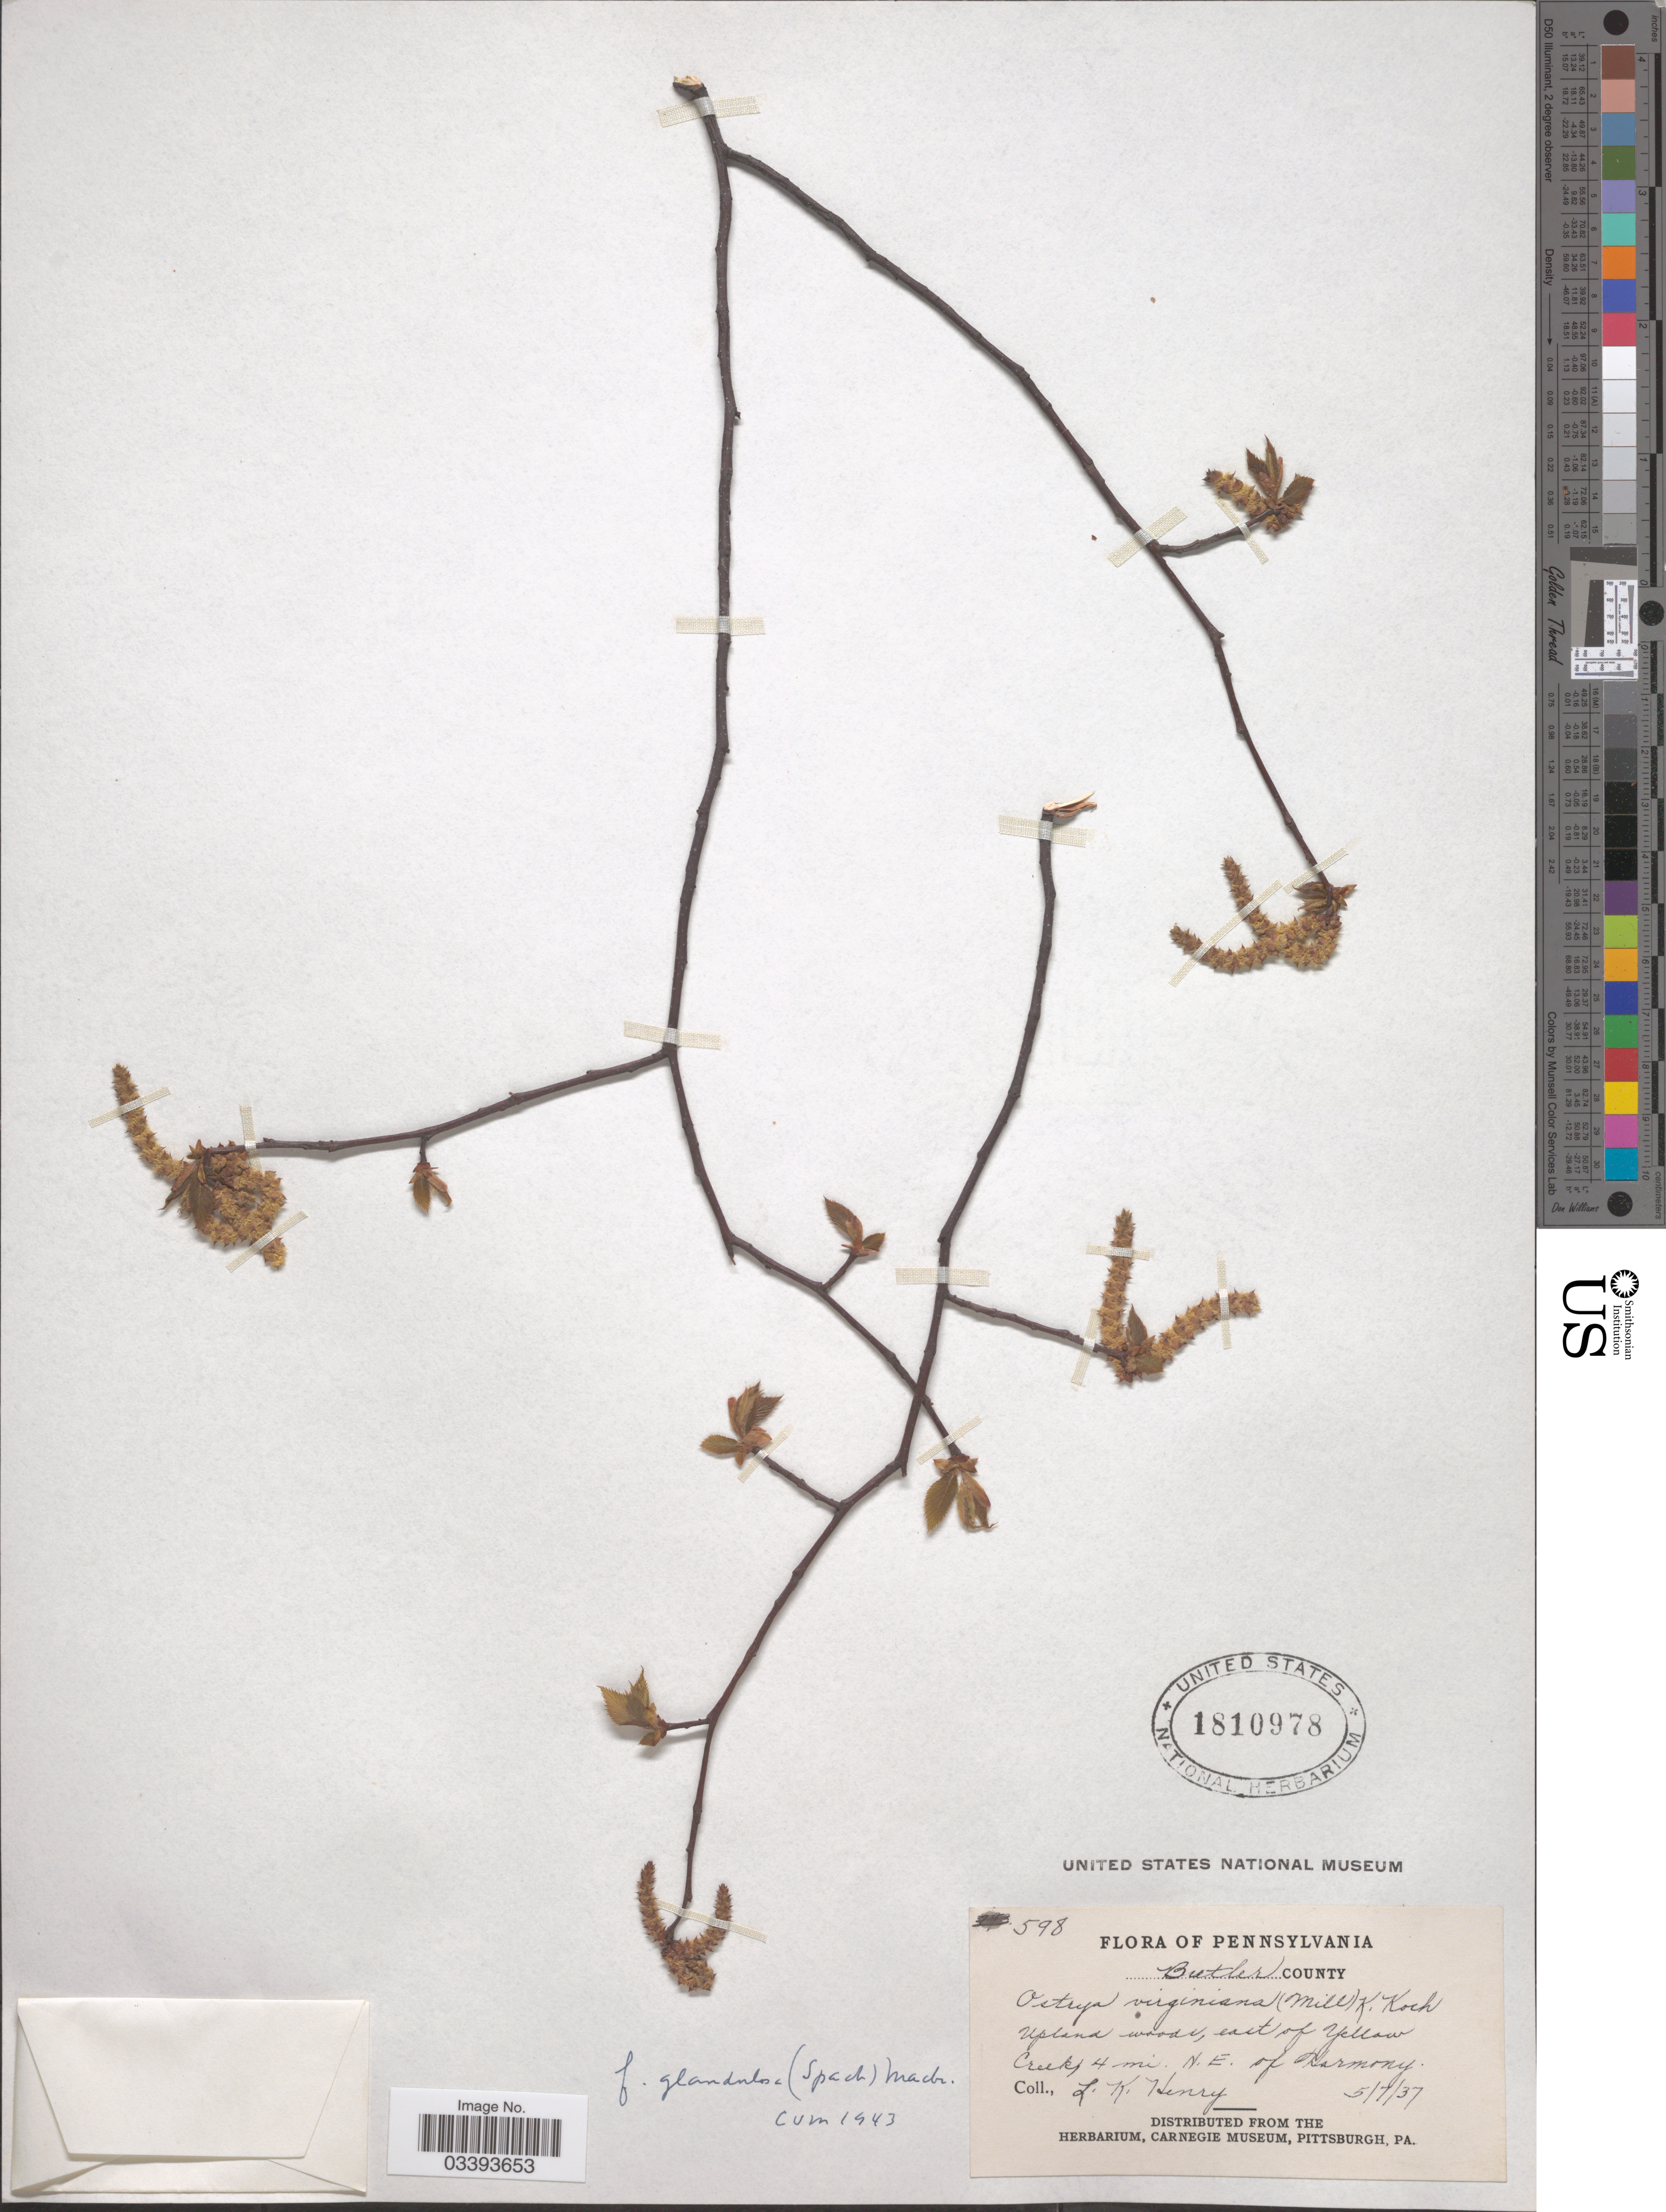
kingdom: Plantae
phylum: Tracheophyta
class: Magnoliopsida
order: Fagales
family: Betulaceae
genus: Ostrya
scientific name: Ostrya virginiana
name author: (Mill.) K. Koch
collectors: L. K. Henry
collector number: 598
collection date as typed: Transcribed d/m/y: 7/5/37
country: United States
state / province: Pennsylvania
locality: Butler County. East of Yellow Creek, 4 mi. N.E. of Harmony.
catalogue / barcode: US 1810978